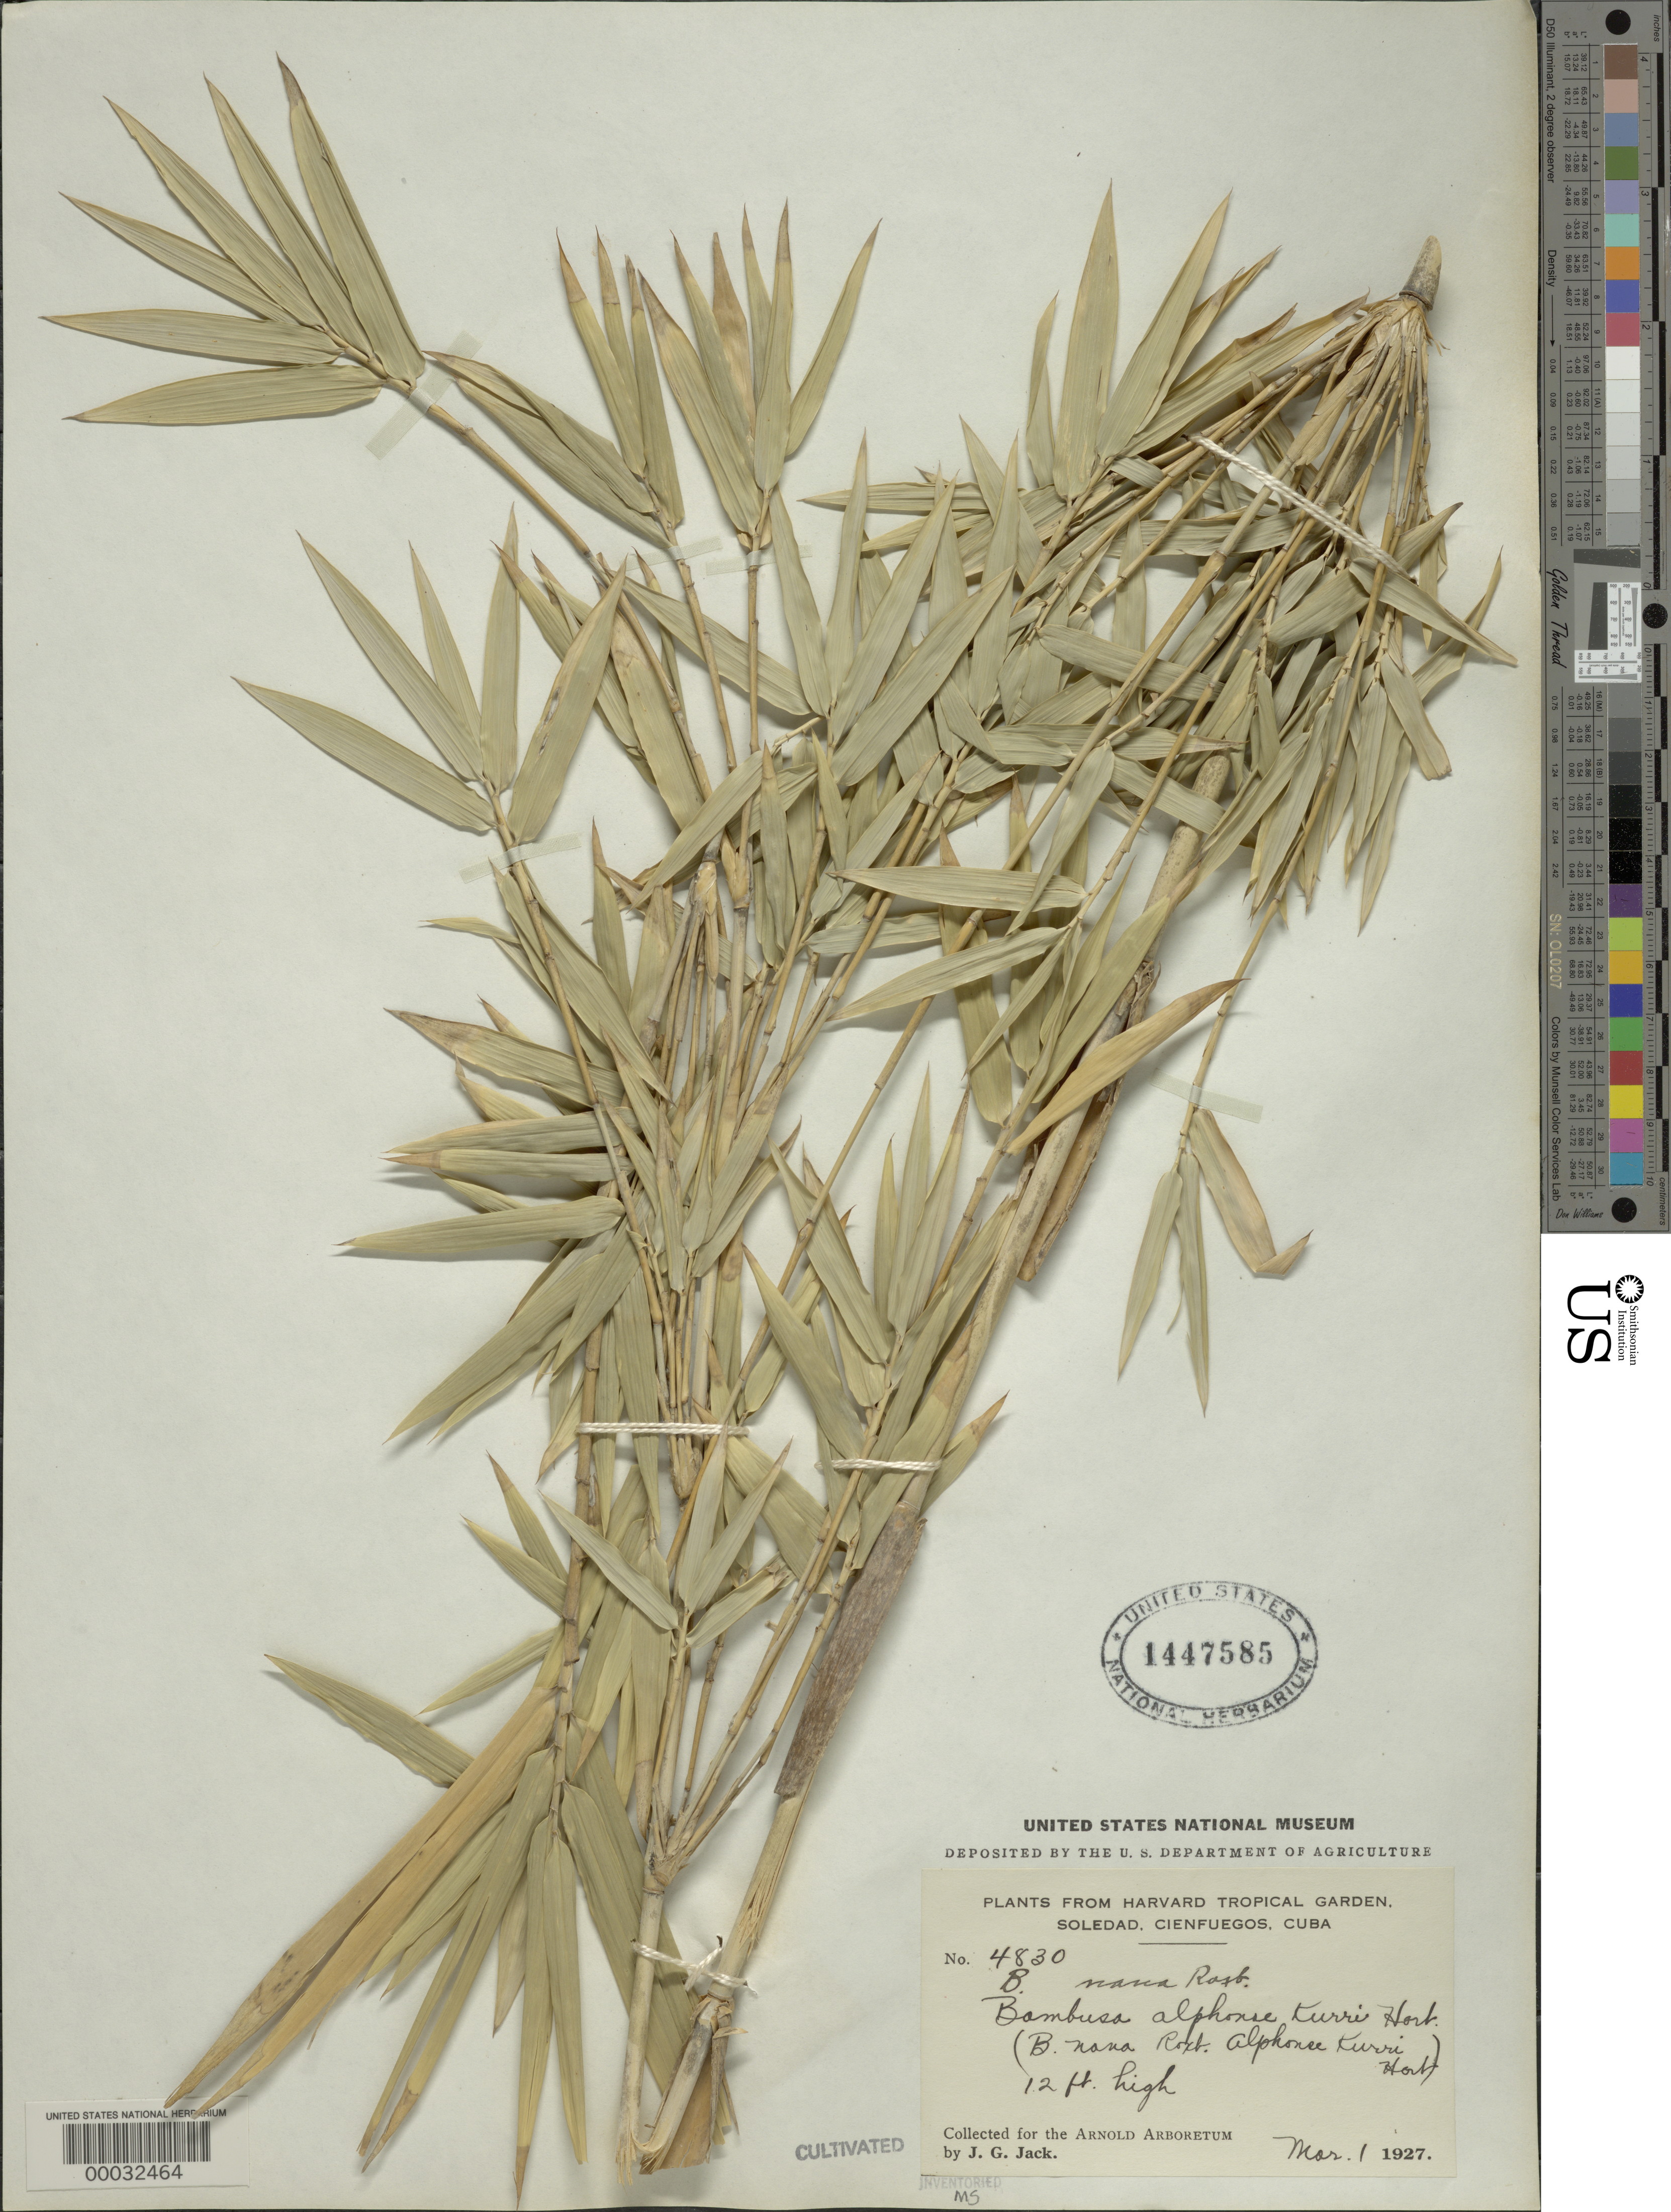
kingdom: Plantae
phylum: Tracheophyta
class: Liliopsida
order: Poales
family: Poaceae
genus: Bambusa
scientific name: Bambusa multiplex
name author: (Lour.) Raeusch. ex Schult. & Schult. f.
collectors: J. G. Jack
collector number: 4830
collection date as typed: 01 Mar 1927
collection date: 1927-03-01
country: Cuba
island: Greater Antilles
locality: Harvard tropical garden, Soledad, Cienfuegos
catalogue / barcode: US 1447585